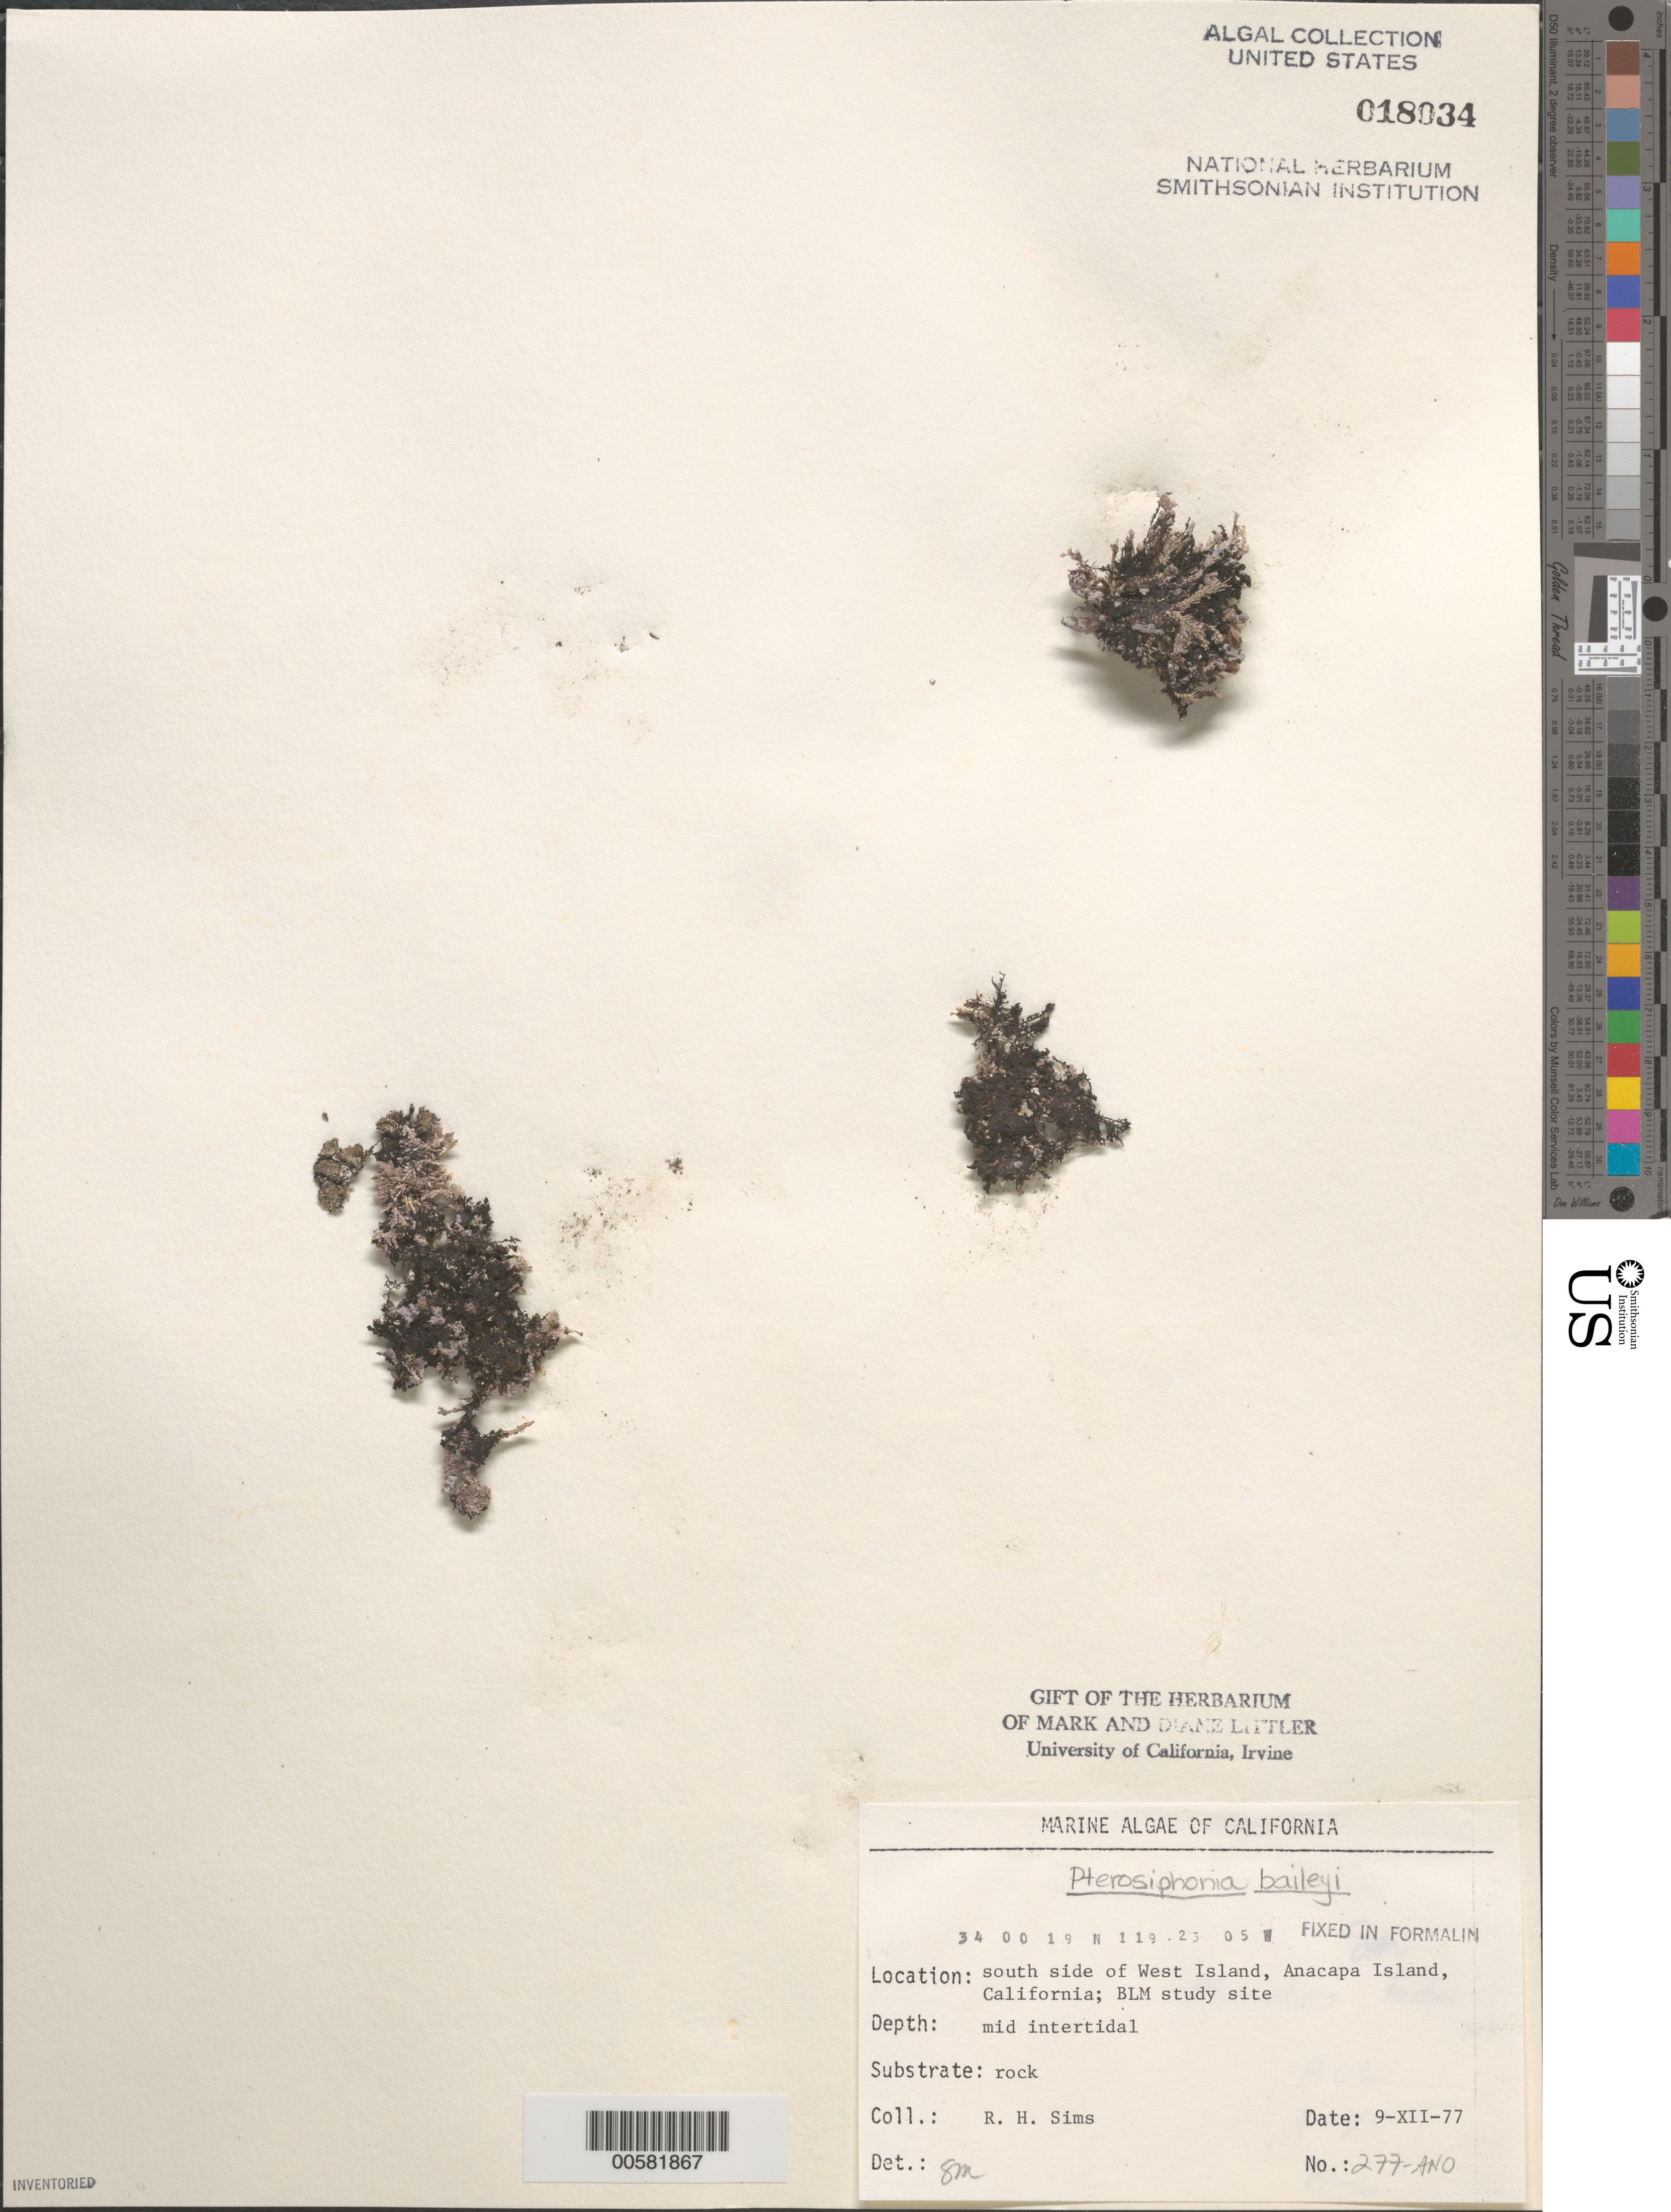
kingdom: Plantae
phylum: Rhodophyta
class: Florideophyceae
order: Ceramiales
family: Rhodomelaceae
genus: Symphyocladiella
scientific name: Symphyocladiella baileyi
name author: (Harvey) D.E.Bustamante et al.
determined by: Algae name updating Project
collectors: R. H. Sims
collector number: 277-ANO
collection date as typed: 09 Dec 1977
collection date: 1977-12-09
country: United States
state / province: California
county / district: Ventura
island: Anacapa Island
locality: South side of west island, near Cat Rock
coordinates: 34 00 19 N, 119 25 05 W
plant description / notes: BLM-SOCALBIGHT Rocky Intertidal Survey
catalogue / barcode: US 18034